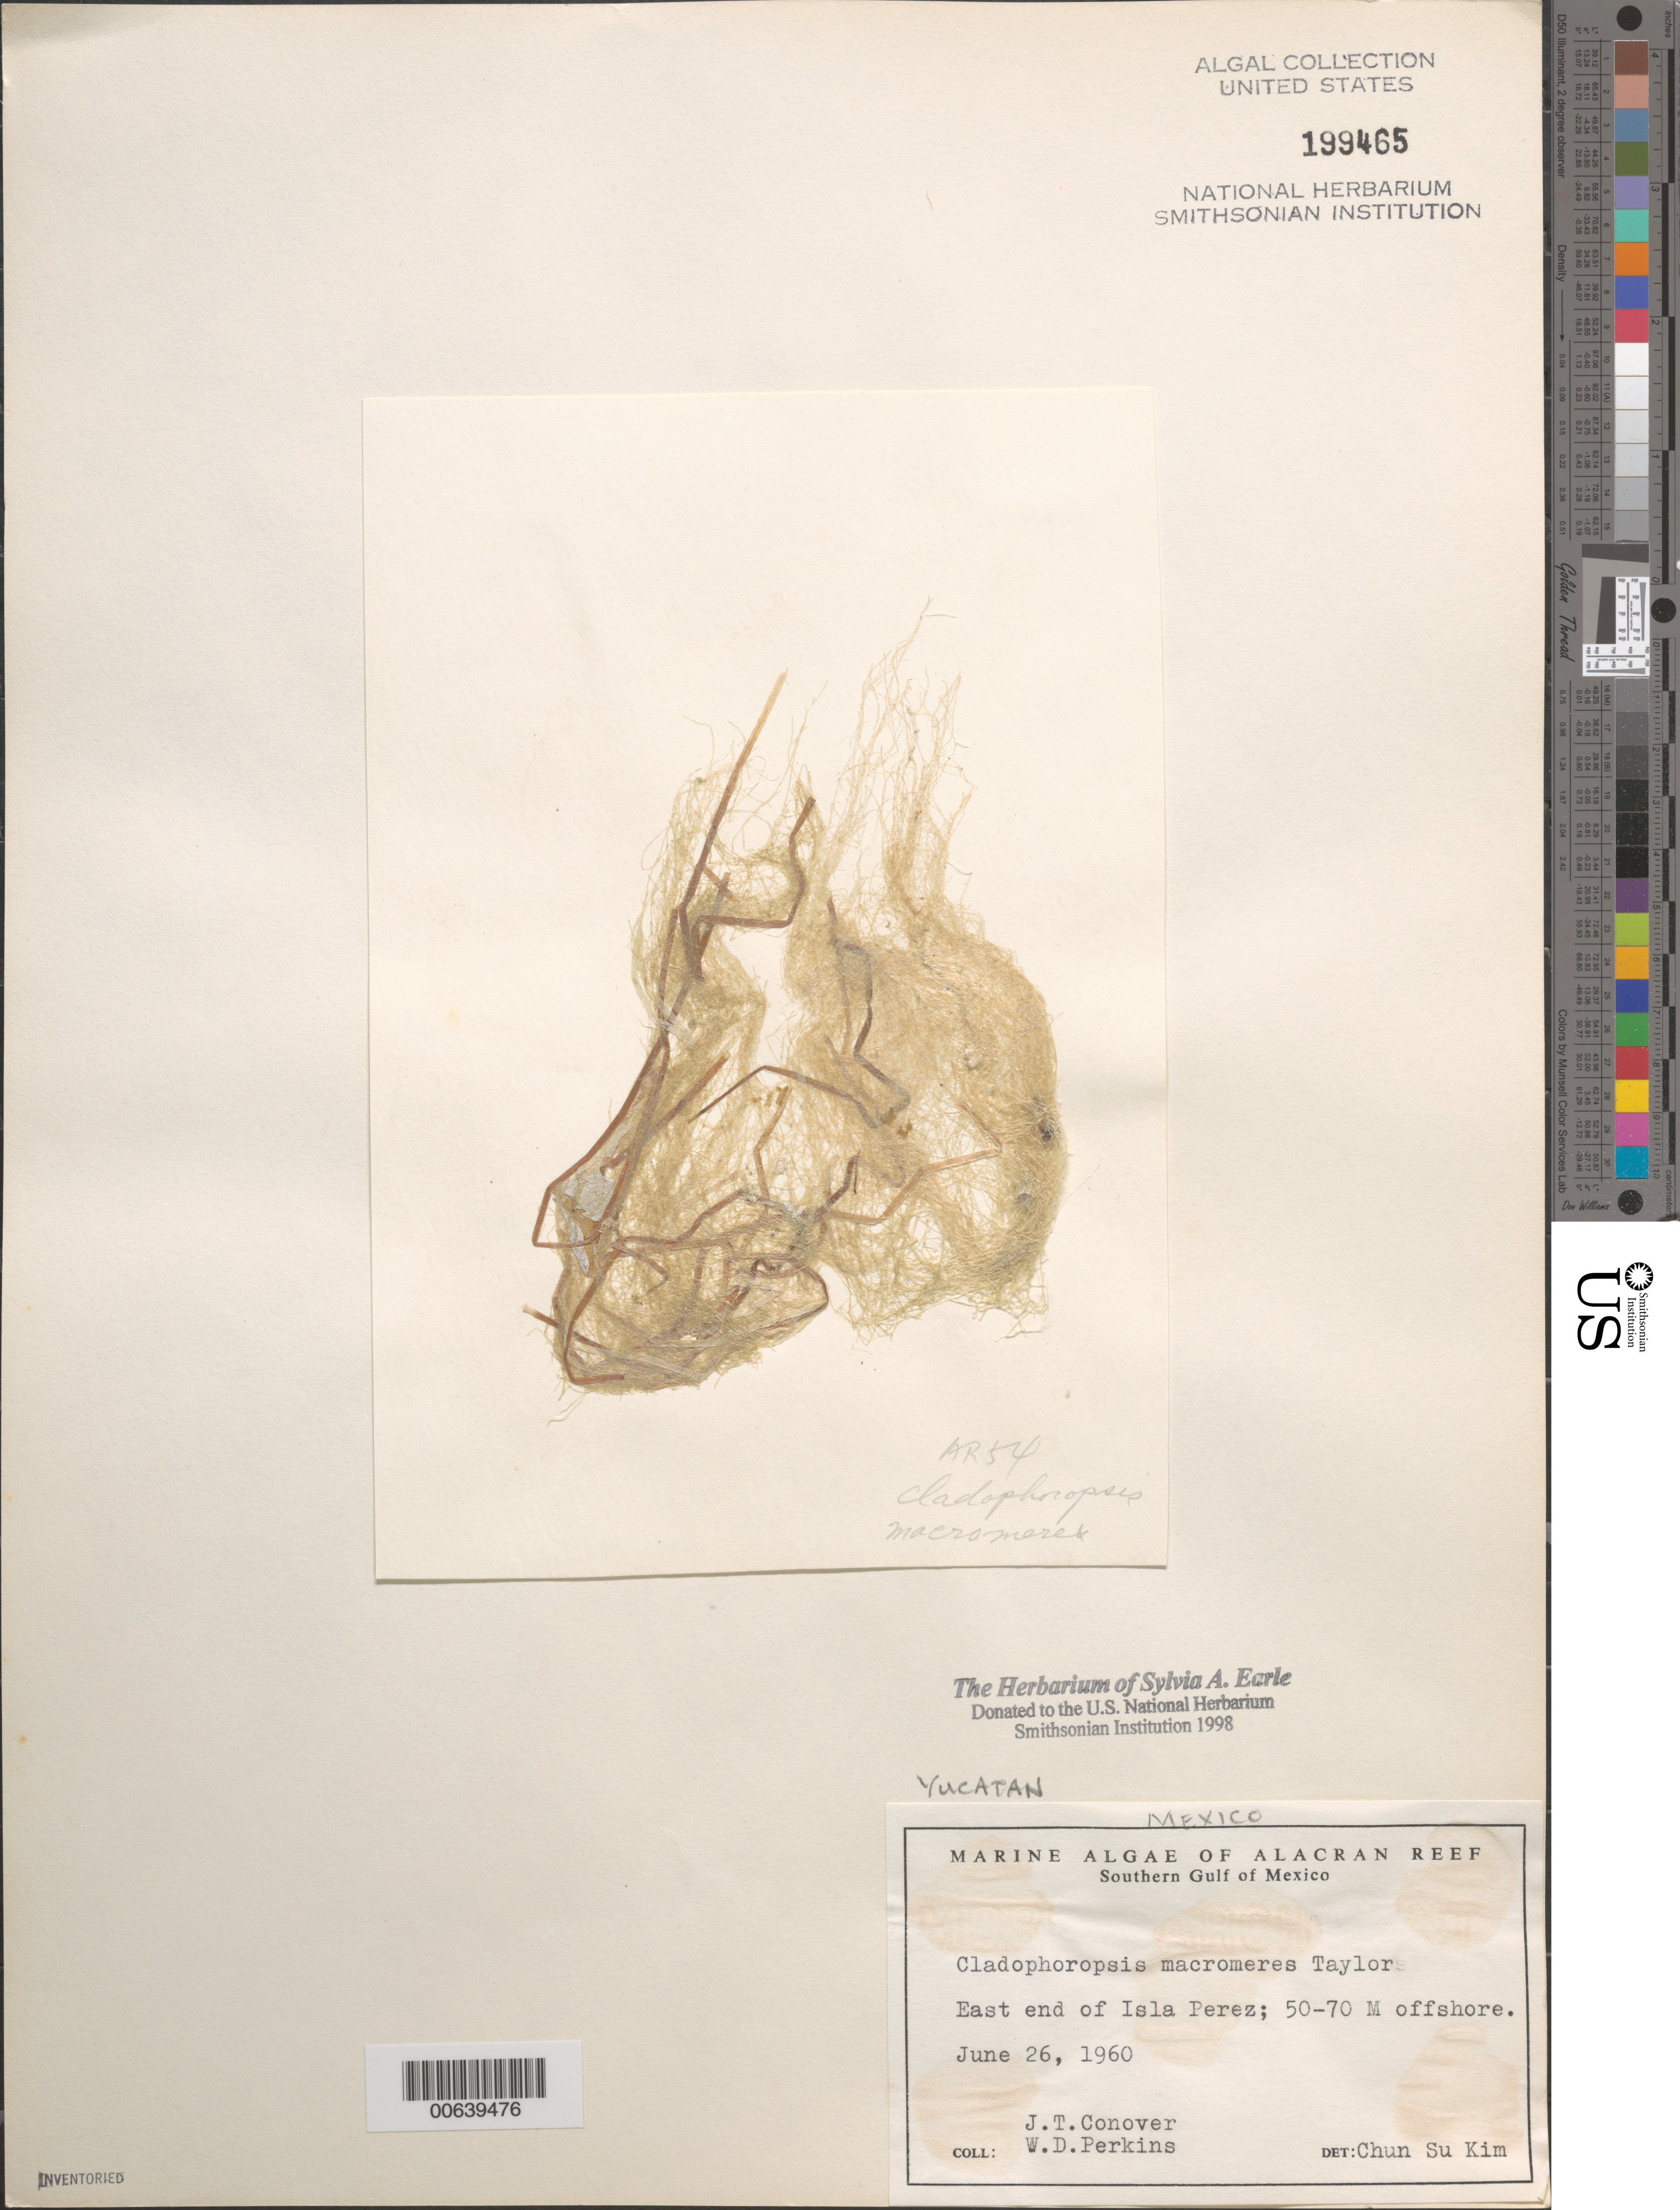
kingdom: Plantae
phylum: Chlorophyta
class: Ulvophyceae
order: Siphonocladales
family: Boodleaceae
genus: Cladophoropsis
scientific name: Cladophoropsis macromeres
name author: W.R. Taylor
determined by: Kim, Chun Su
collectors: J. T. Conover & W. D. Perkins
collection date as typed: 26 Jun 1960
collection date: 1960-06-26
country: Mexico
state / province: Yucatan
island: Isla Perez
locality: Alacran Reef, southern Gulf of Mexico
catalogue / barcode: US 199465